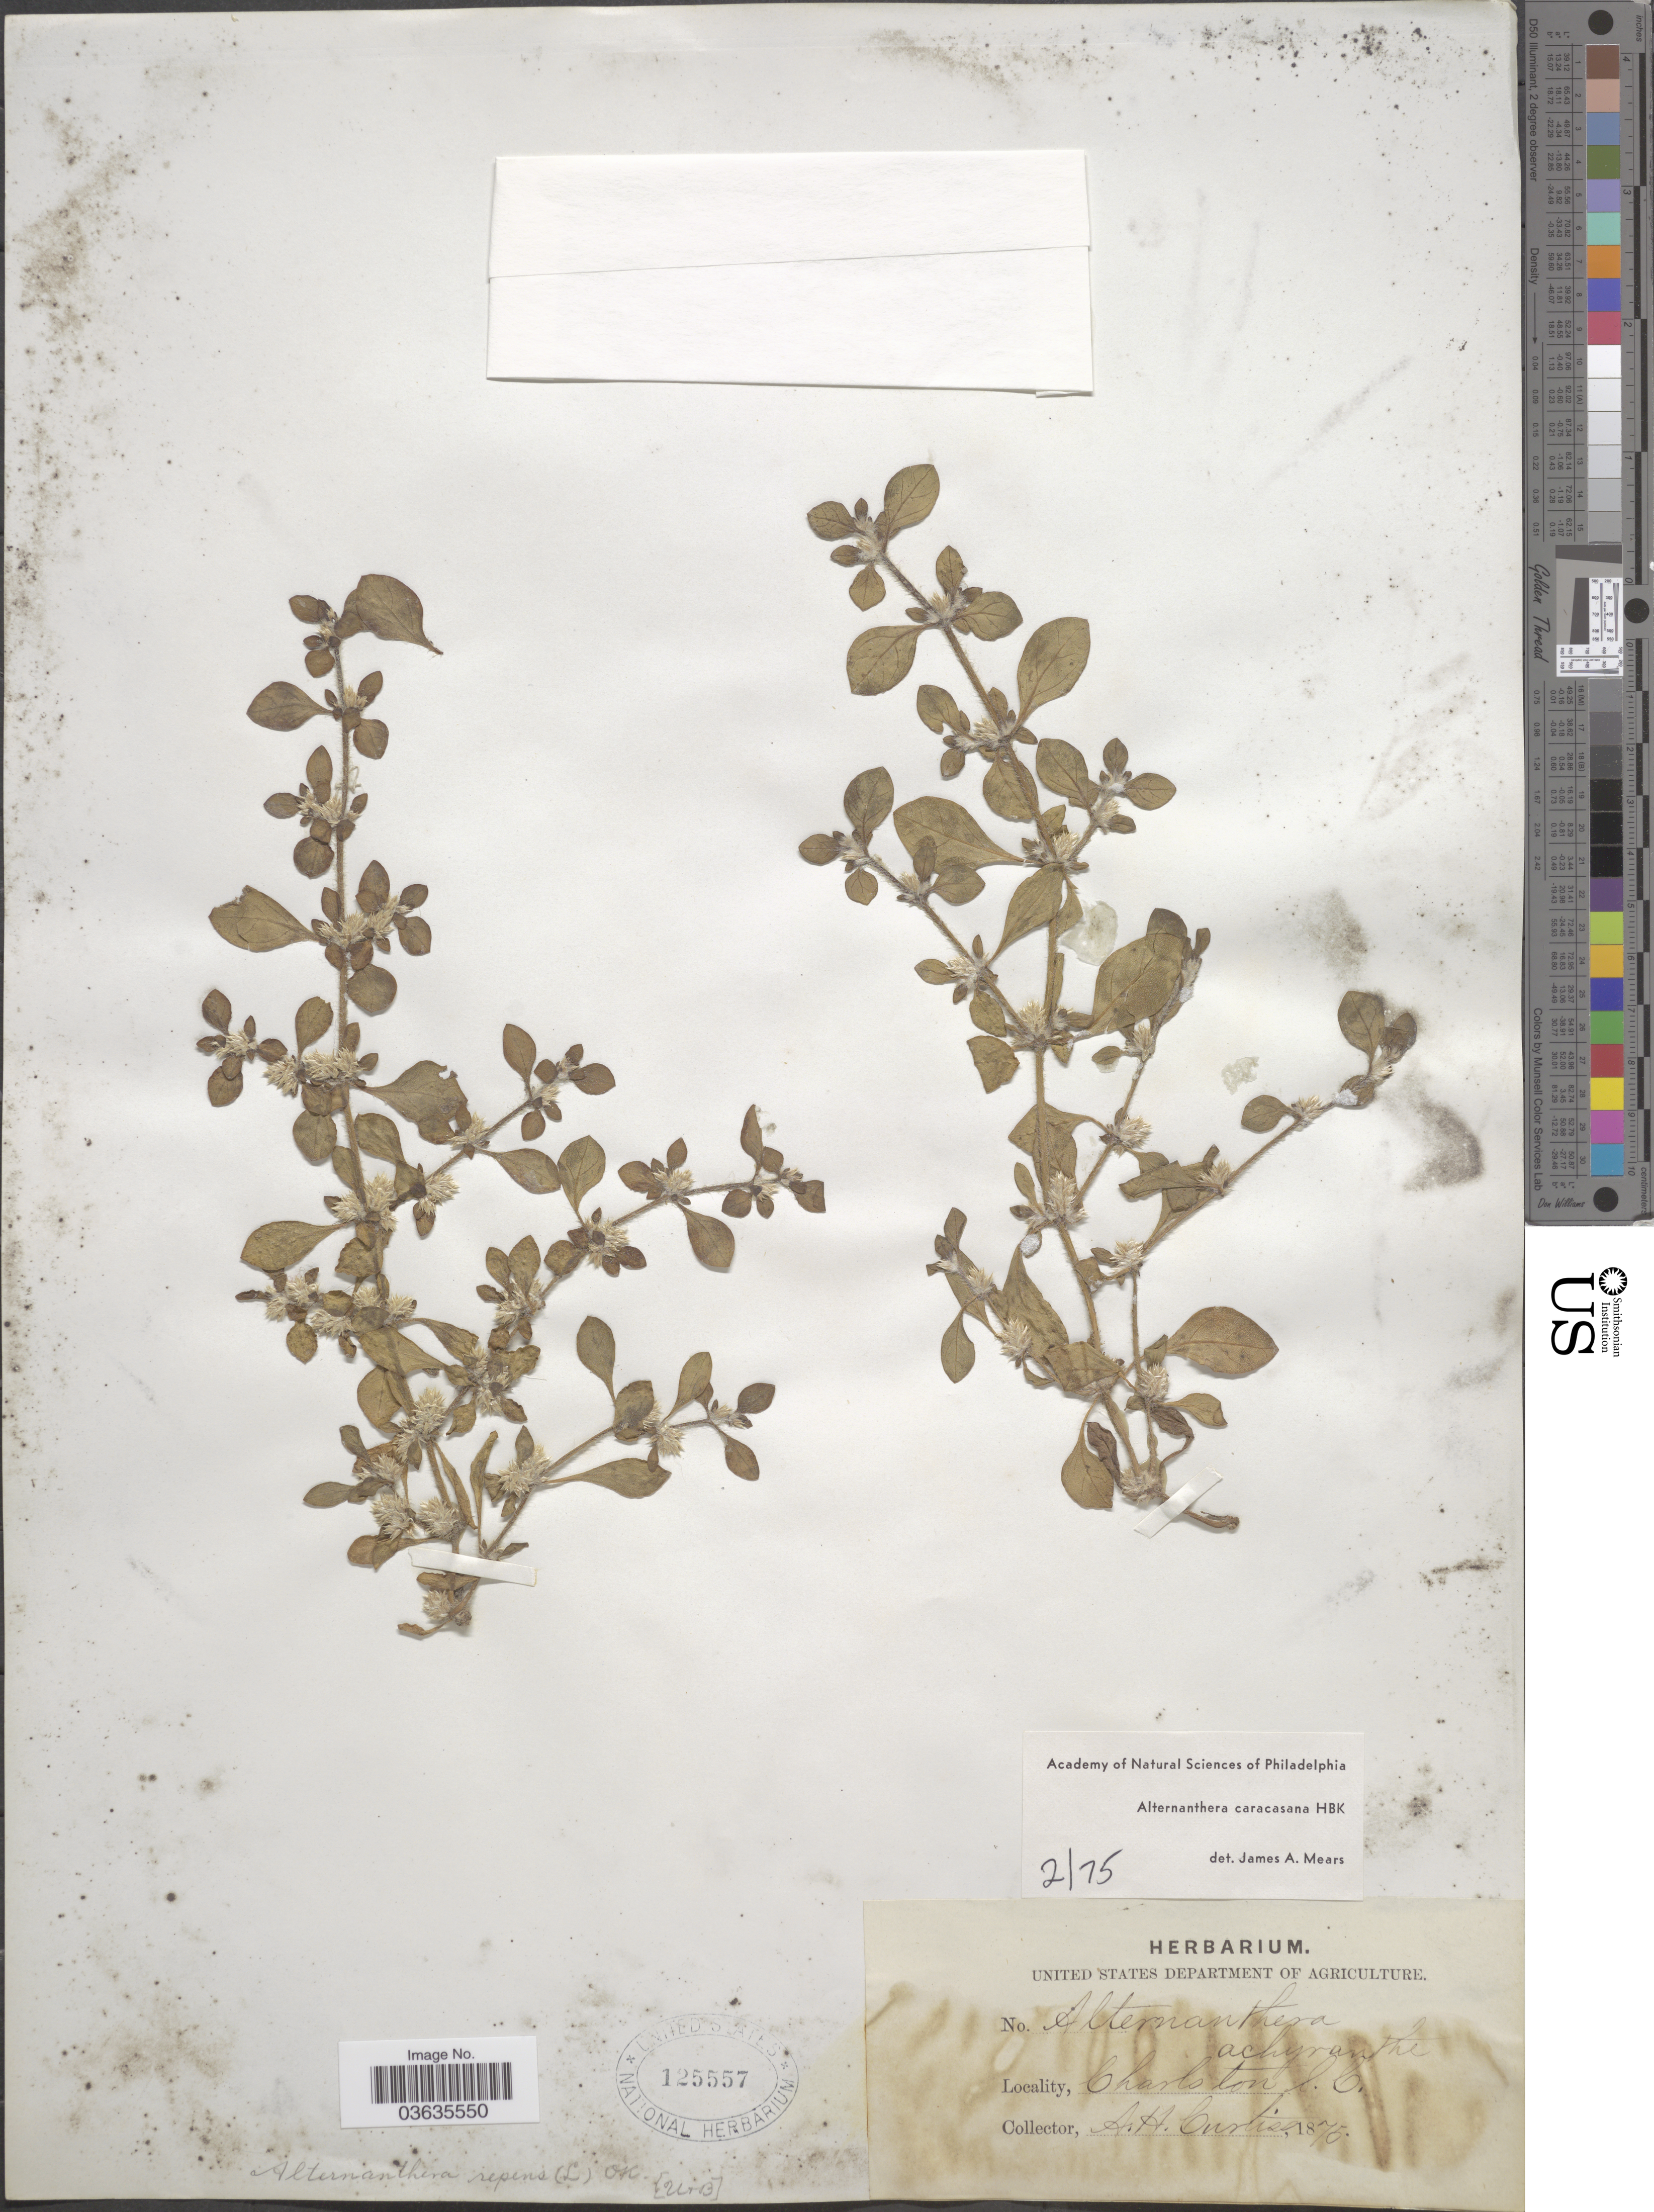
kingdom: Plantae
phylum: Tracheophyta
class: Magnoliopsida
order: Caryophyllales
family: Amaranthaceae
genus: Alternanthera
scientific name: Alternanthera caracasana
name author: Kunth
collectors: A. H. Curtiss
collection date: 1875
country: United States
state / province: South Carolina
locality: Charleston.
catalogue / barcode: US 125557